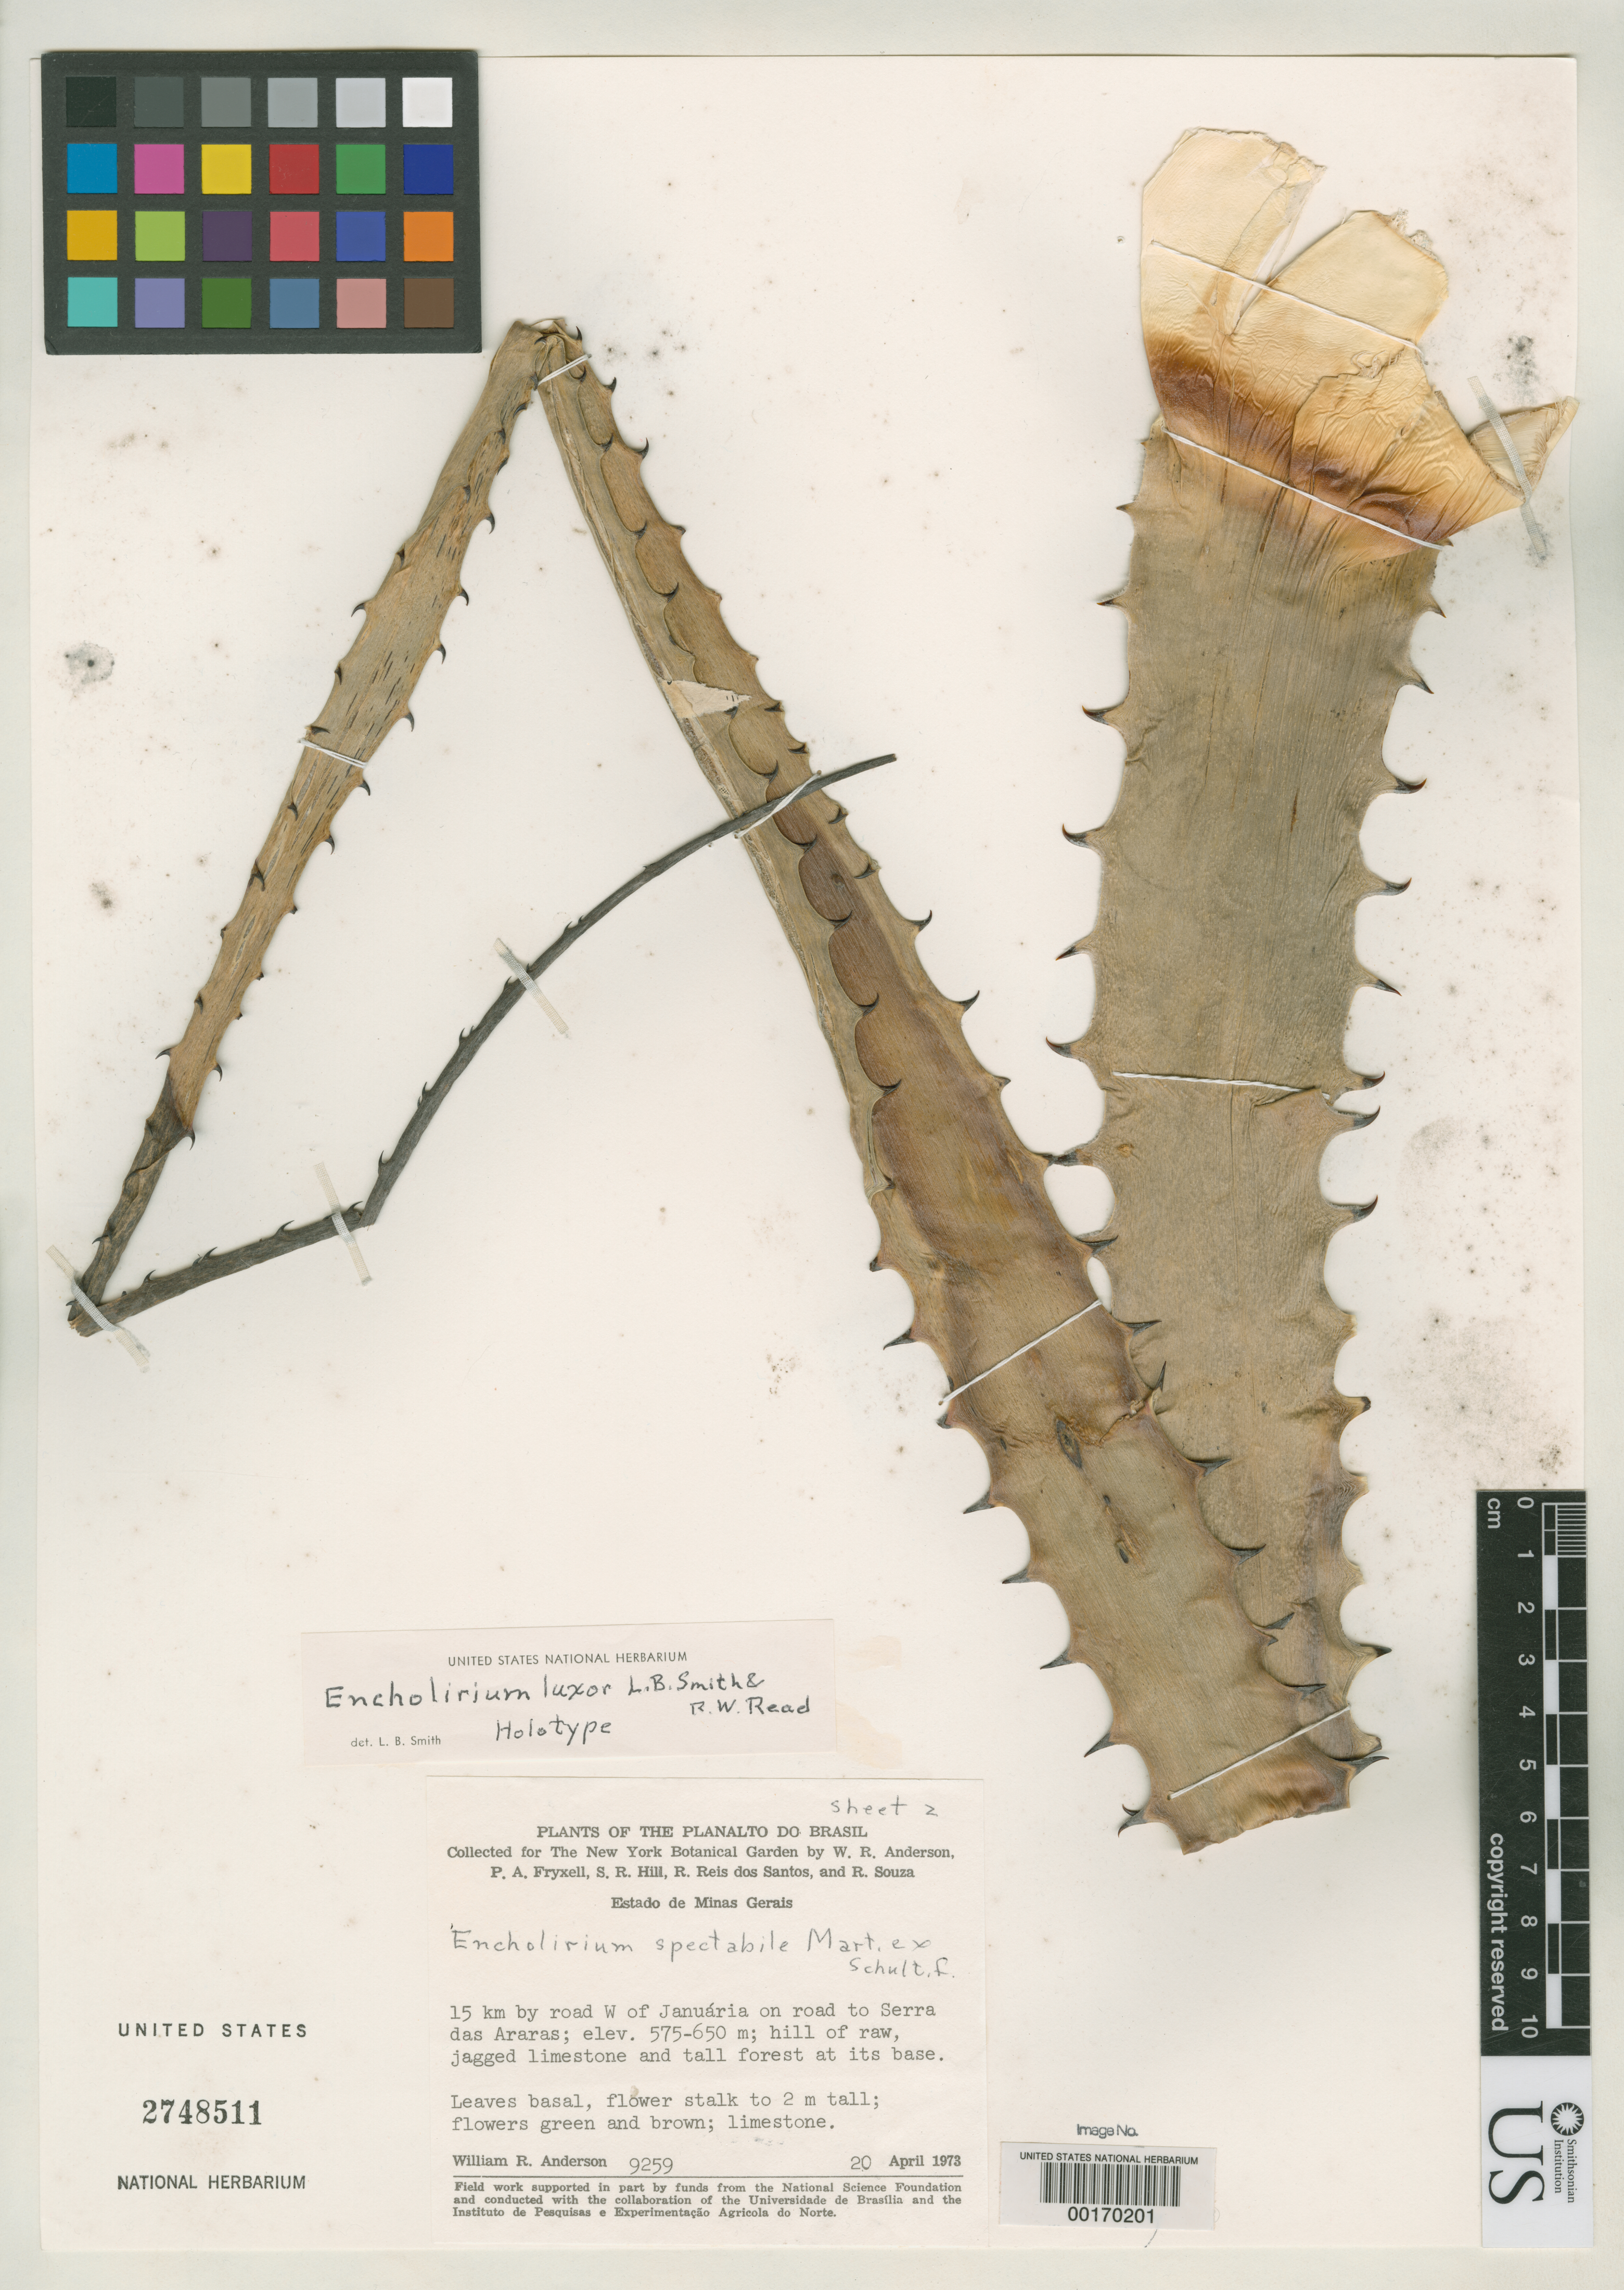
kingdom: Plantae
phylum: Tracheophyta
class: Liliopsida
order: Poales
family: Bromeliaceae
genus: Encholirium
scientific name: Encholirium luxor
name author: L.B. Sm. & Read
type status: Holotype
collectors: W. R. Anderson, P. A. Fryxell, S. R. Hill & R. G. P. Santos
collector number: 9259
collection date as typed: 20 Apr 1973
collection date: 1973-04-20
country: Brazil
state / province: Minas Gerais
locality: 15 km by road W of Januaria on road to Serra das Araras.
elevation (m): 575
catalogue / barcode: US 2748511